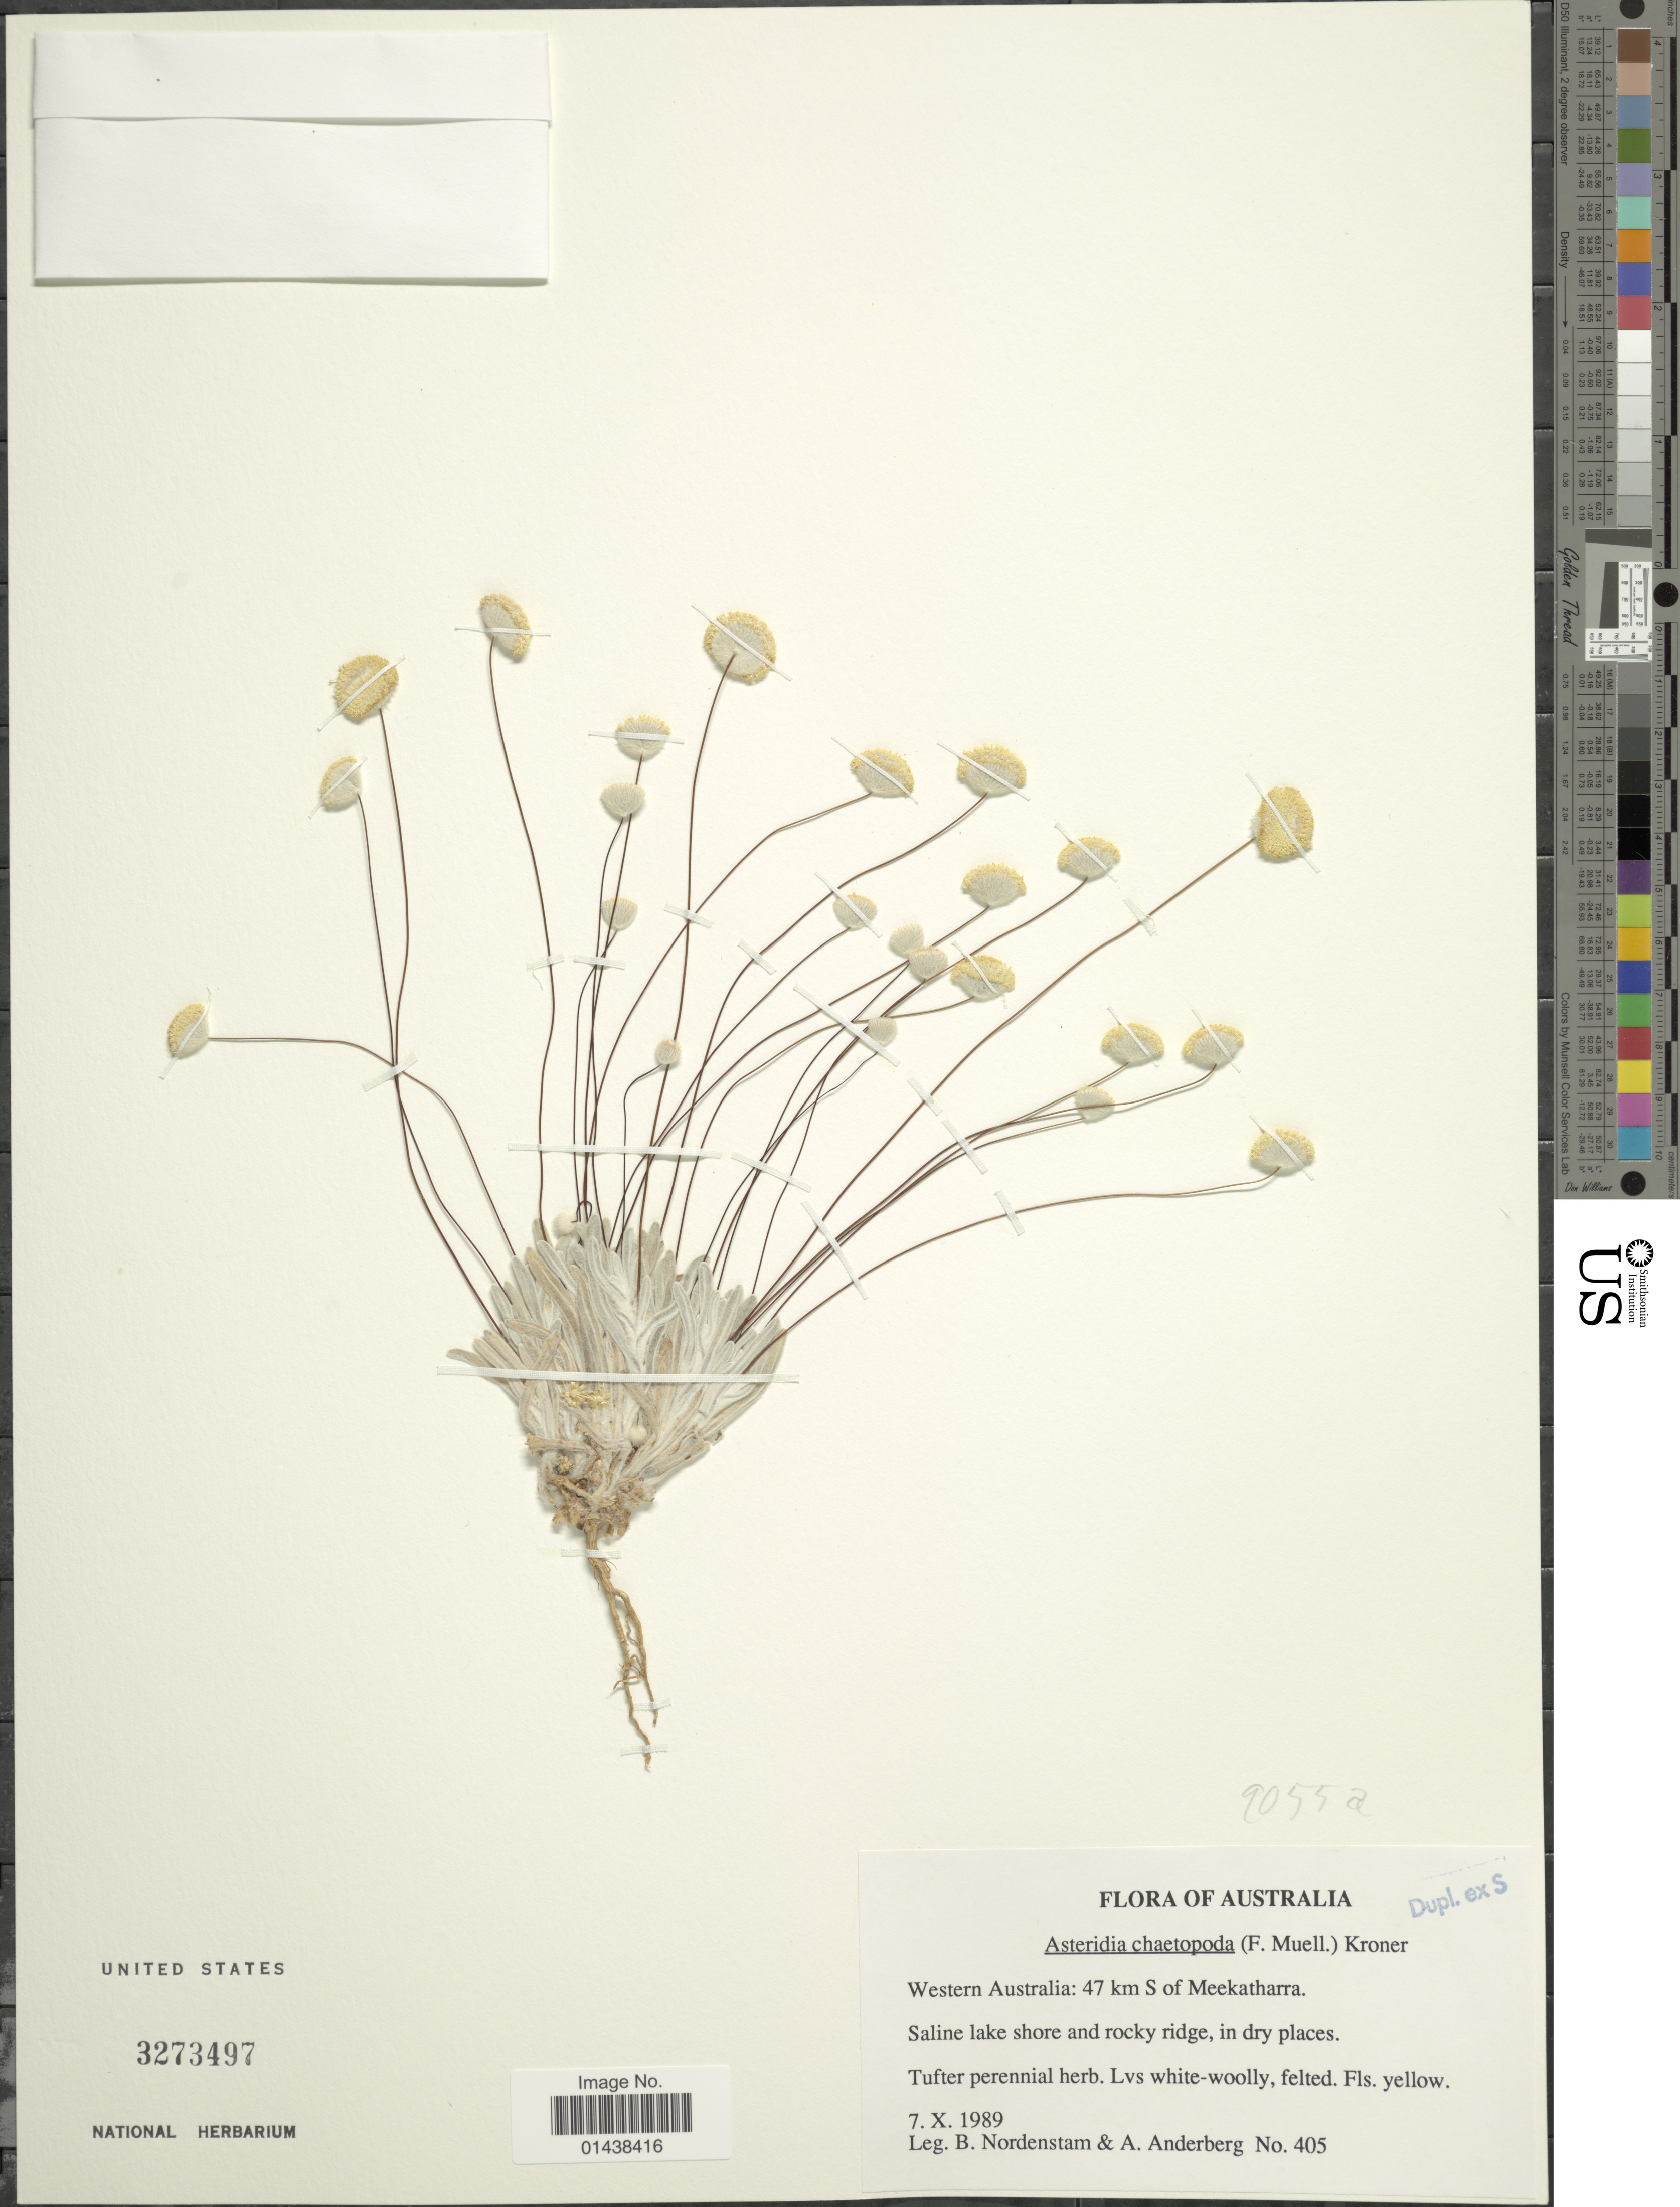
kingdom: Plantae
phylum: Tracheophyta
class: Magnoliopsida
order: Asterales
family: Asteraceae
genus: Asteridea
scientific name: Asteridea chaetopoda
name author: (F. Muell.) Kroner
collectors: B. Nordenstam & A. A. Anderberg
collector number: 405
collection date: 1989-10-07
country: Australia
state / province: Western Australia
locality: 47 km S of Meekatharra. Saline lake shore and ridge, in dry places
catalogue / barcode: US 3273497